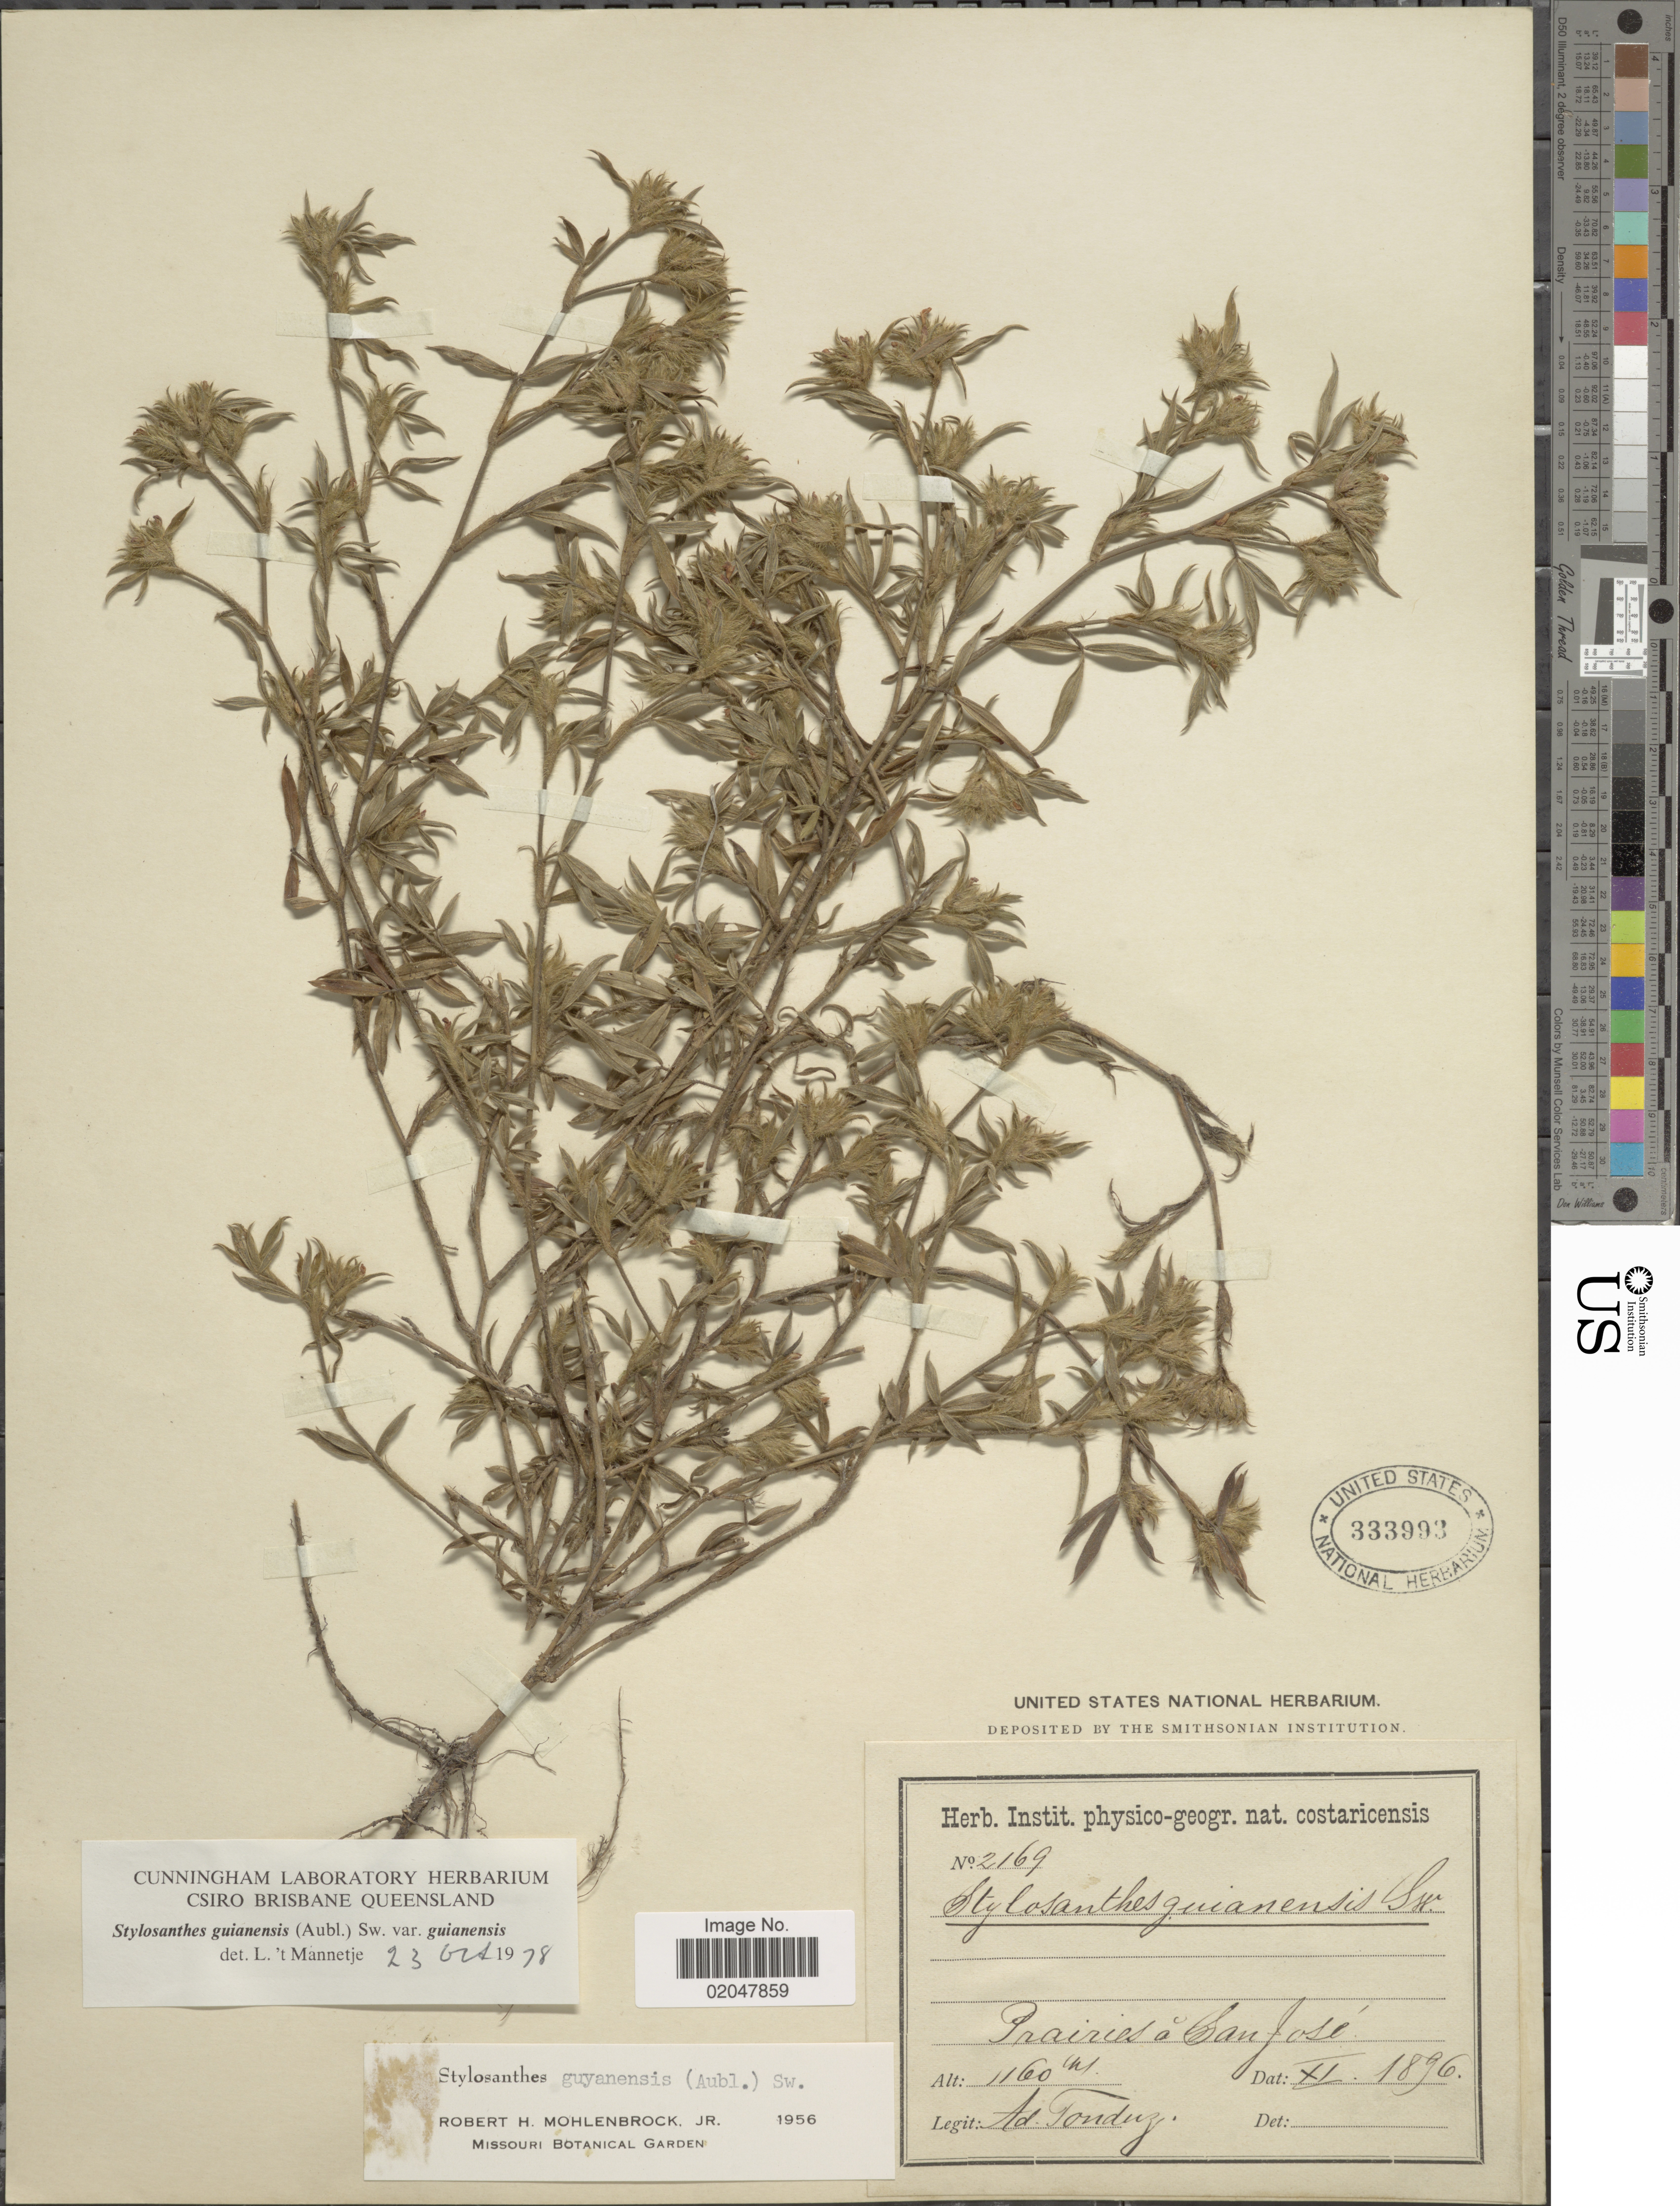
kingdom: Plantae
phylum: Tracheophyta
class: Magnoliopsida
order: Fabales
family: Fabaceae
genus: Stylosanthes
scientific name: Stylosanthes guianensis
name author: (Aubl.) Sw.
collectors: A. Tonduz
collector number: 2169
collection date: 1896-11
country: Costa Rica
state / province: San José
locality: Prairies a San Jose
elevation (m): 1160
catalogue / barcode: US 3333993